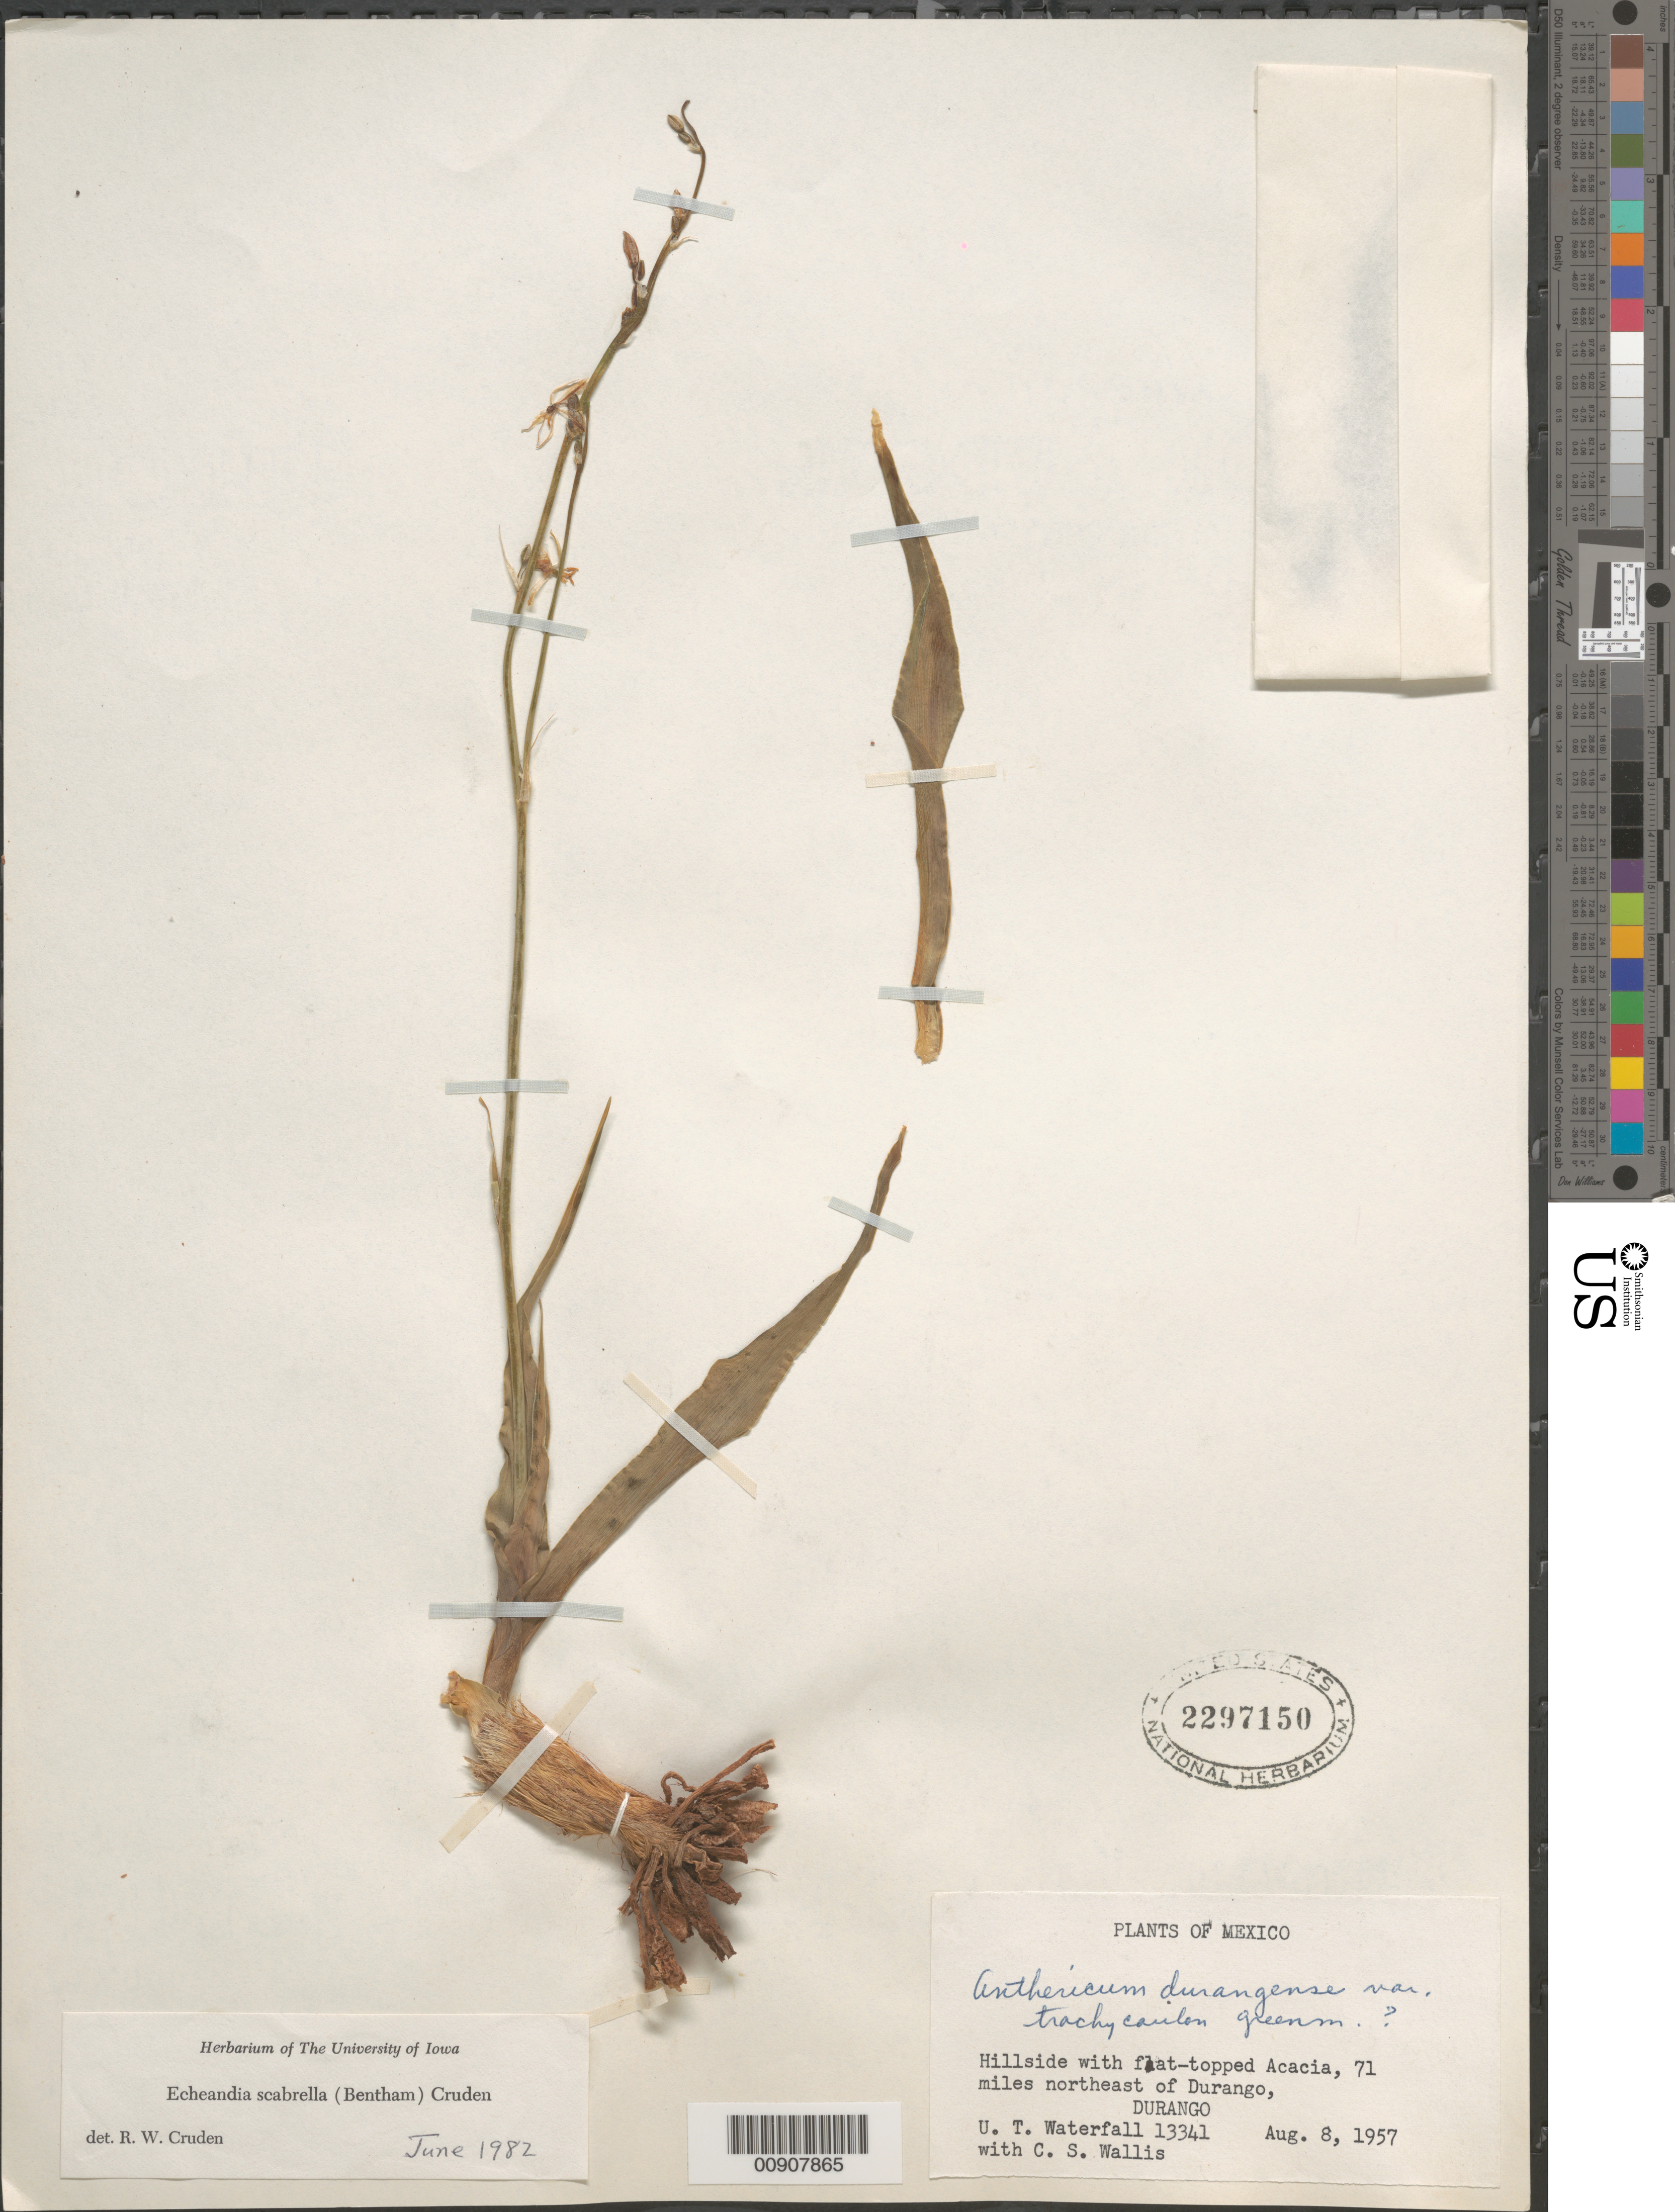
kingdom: Plantae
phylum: Tracheophyta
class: Liliopsida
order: Asparagales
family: Asparagaceae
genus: Echeandia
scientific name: Echeandia scabrella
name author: (Benth.) Cruden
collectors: U. T. Waterfall & C. S. Wallis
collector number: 13341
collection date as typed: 08 Aug 1957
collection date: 1957-08-08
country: Mexico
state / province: Durango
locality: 71 miles northeast of Durango, Durango.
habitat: Hillside with flat-topped Acacia.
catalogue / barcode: US 2297150